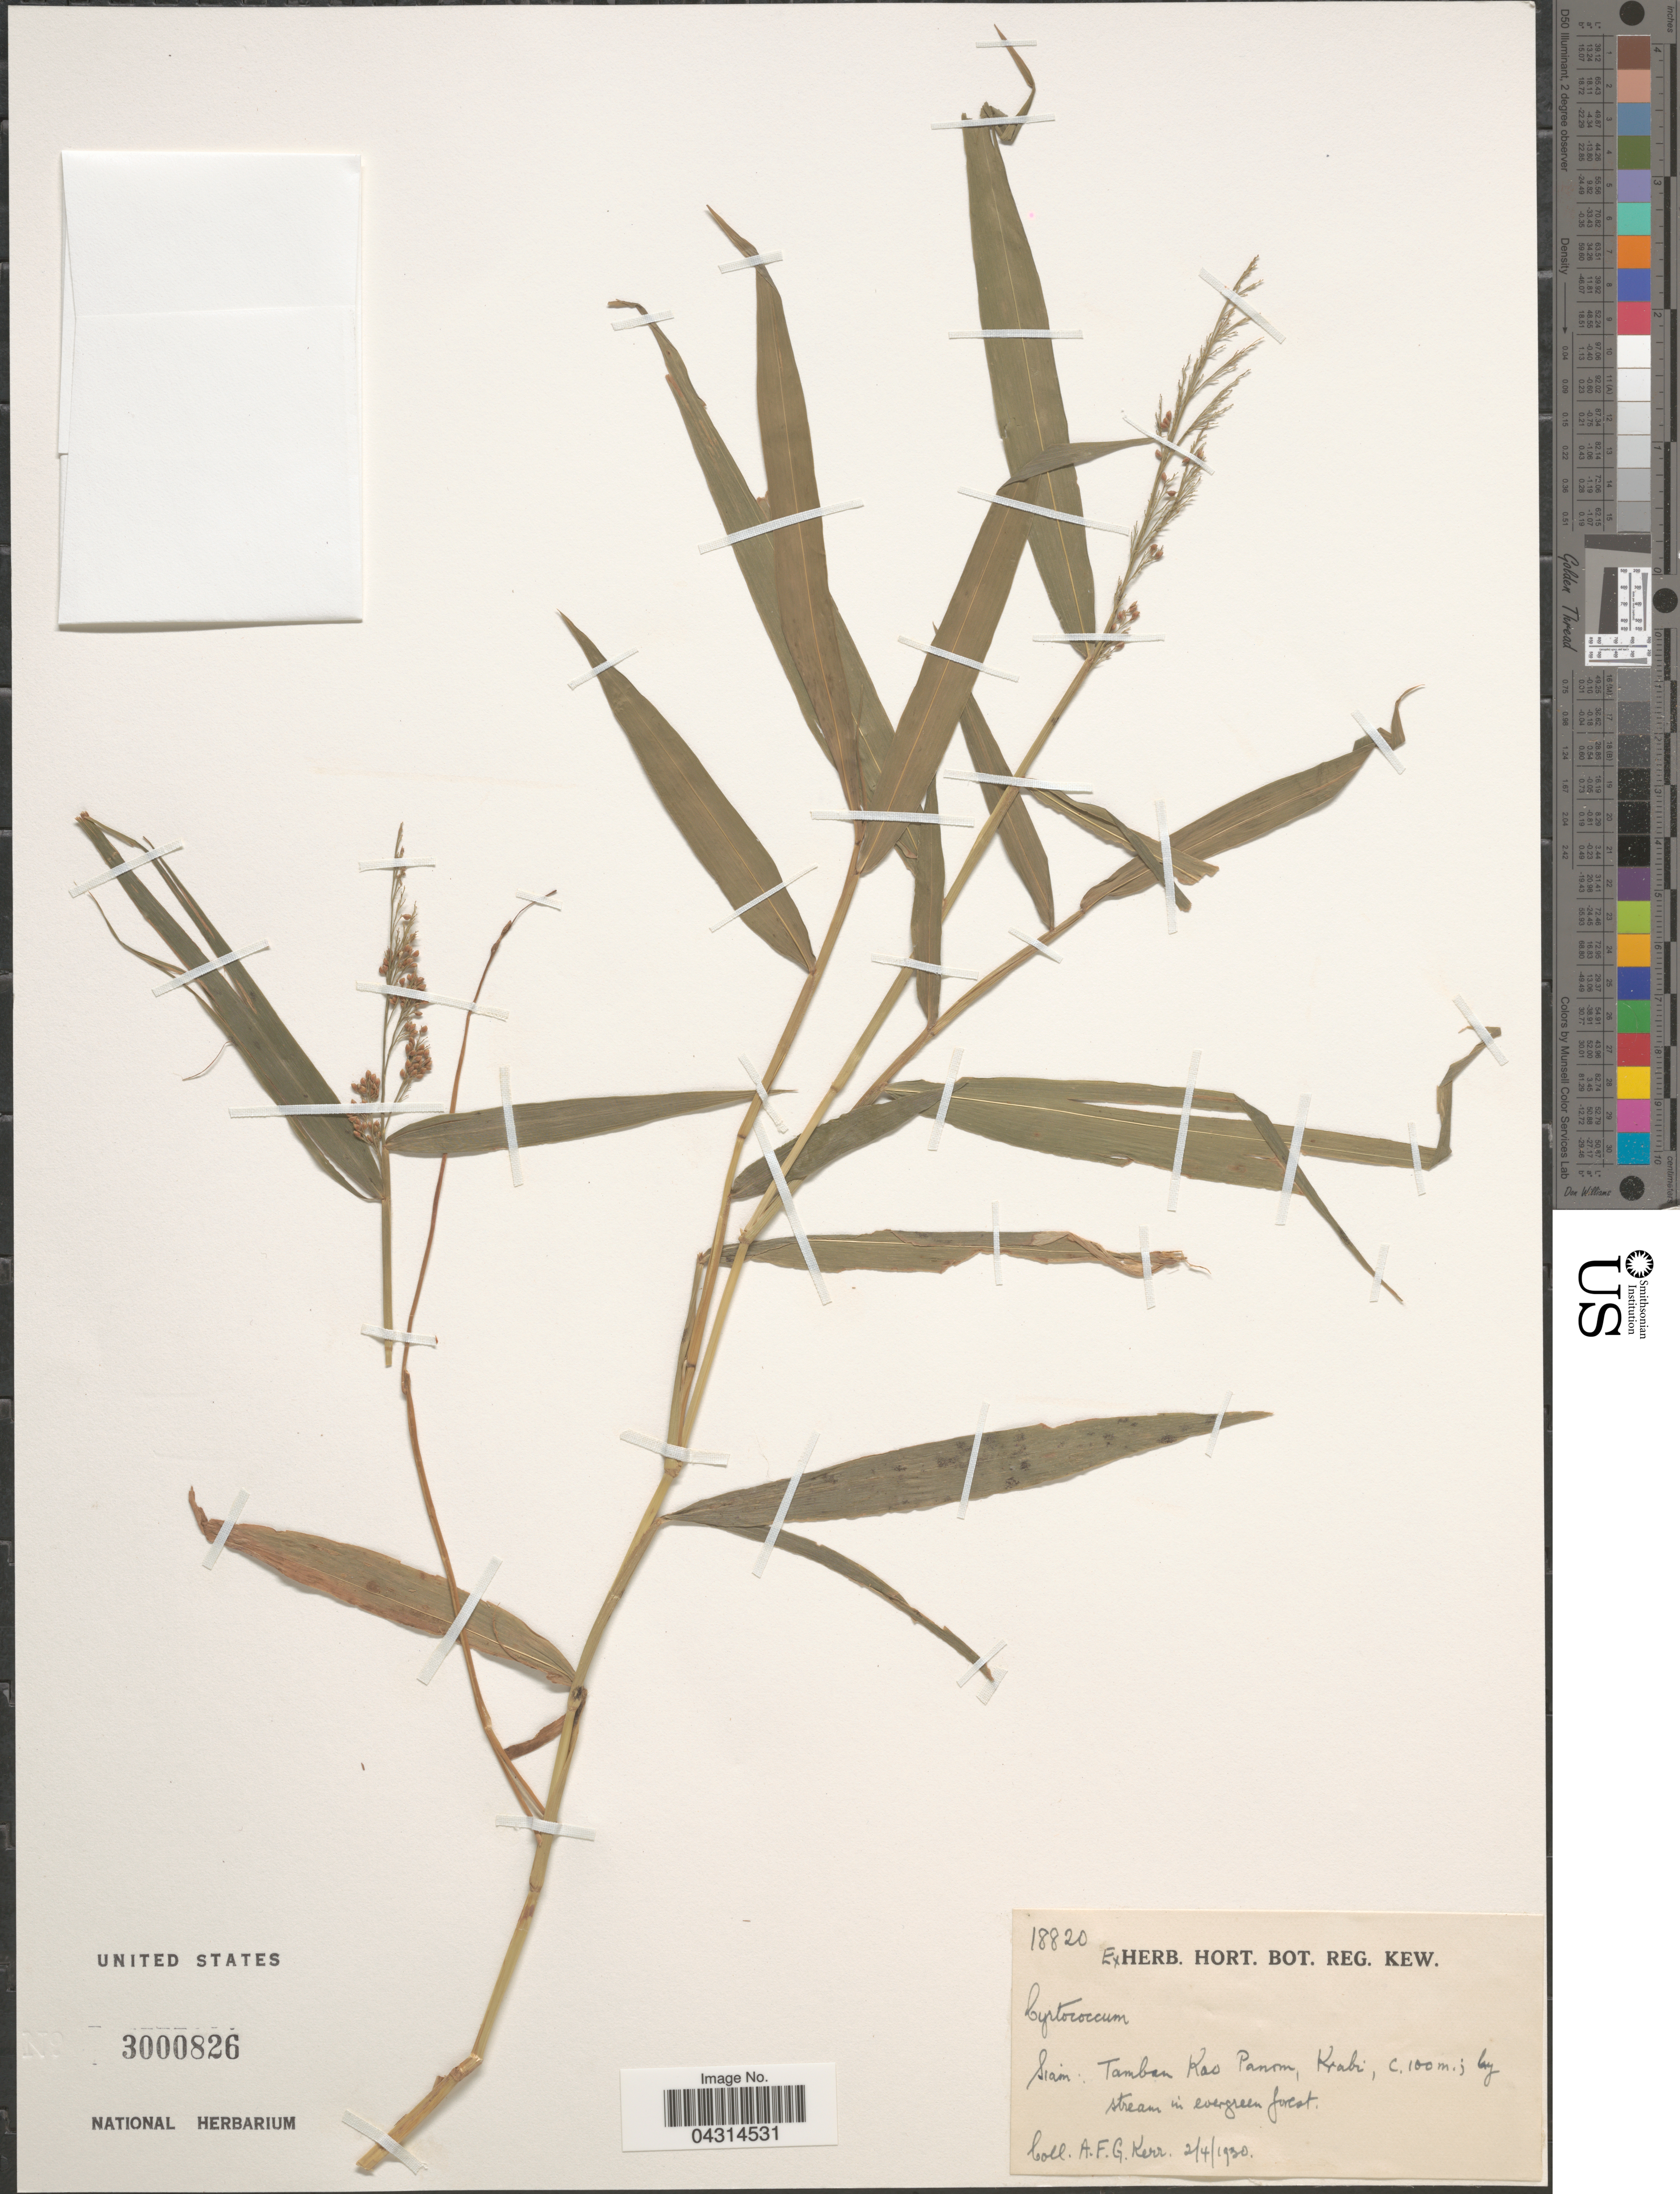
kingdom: Plantae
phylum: Tracheophyta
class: Liliopsida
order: Poales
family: Poaceae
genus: Cyrtococcum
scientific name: Cyrtococcum sp.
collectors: A. F. G. Kerr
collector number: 18820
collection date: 1930-04-02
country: Thailand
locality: Siam: Tamban Kao Panom, Krabi; by stream in evergreen forest.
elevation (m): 100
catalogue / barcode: US 3000826